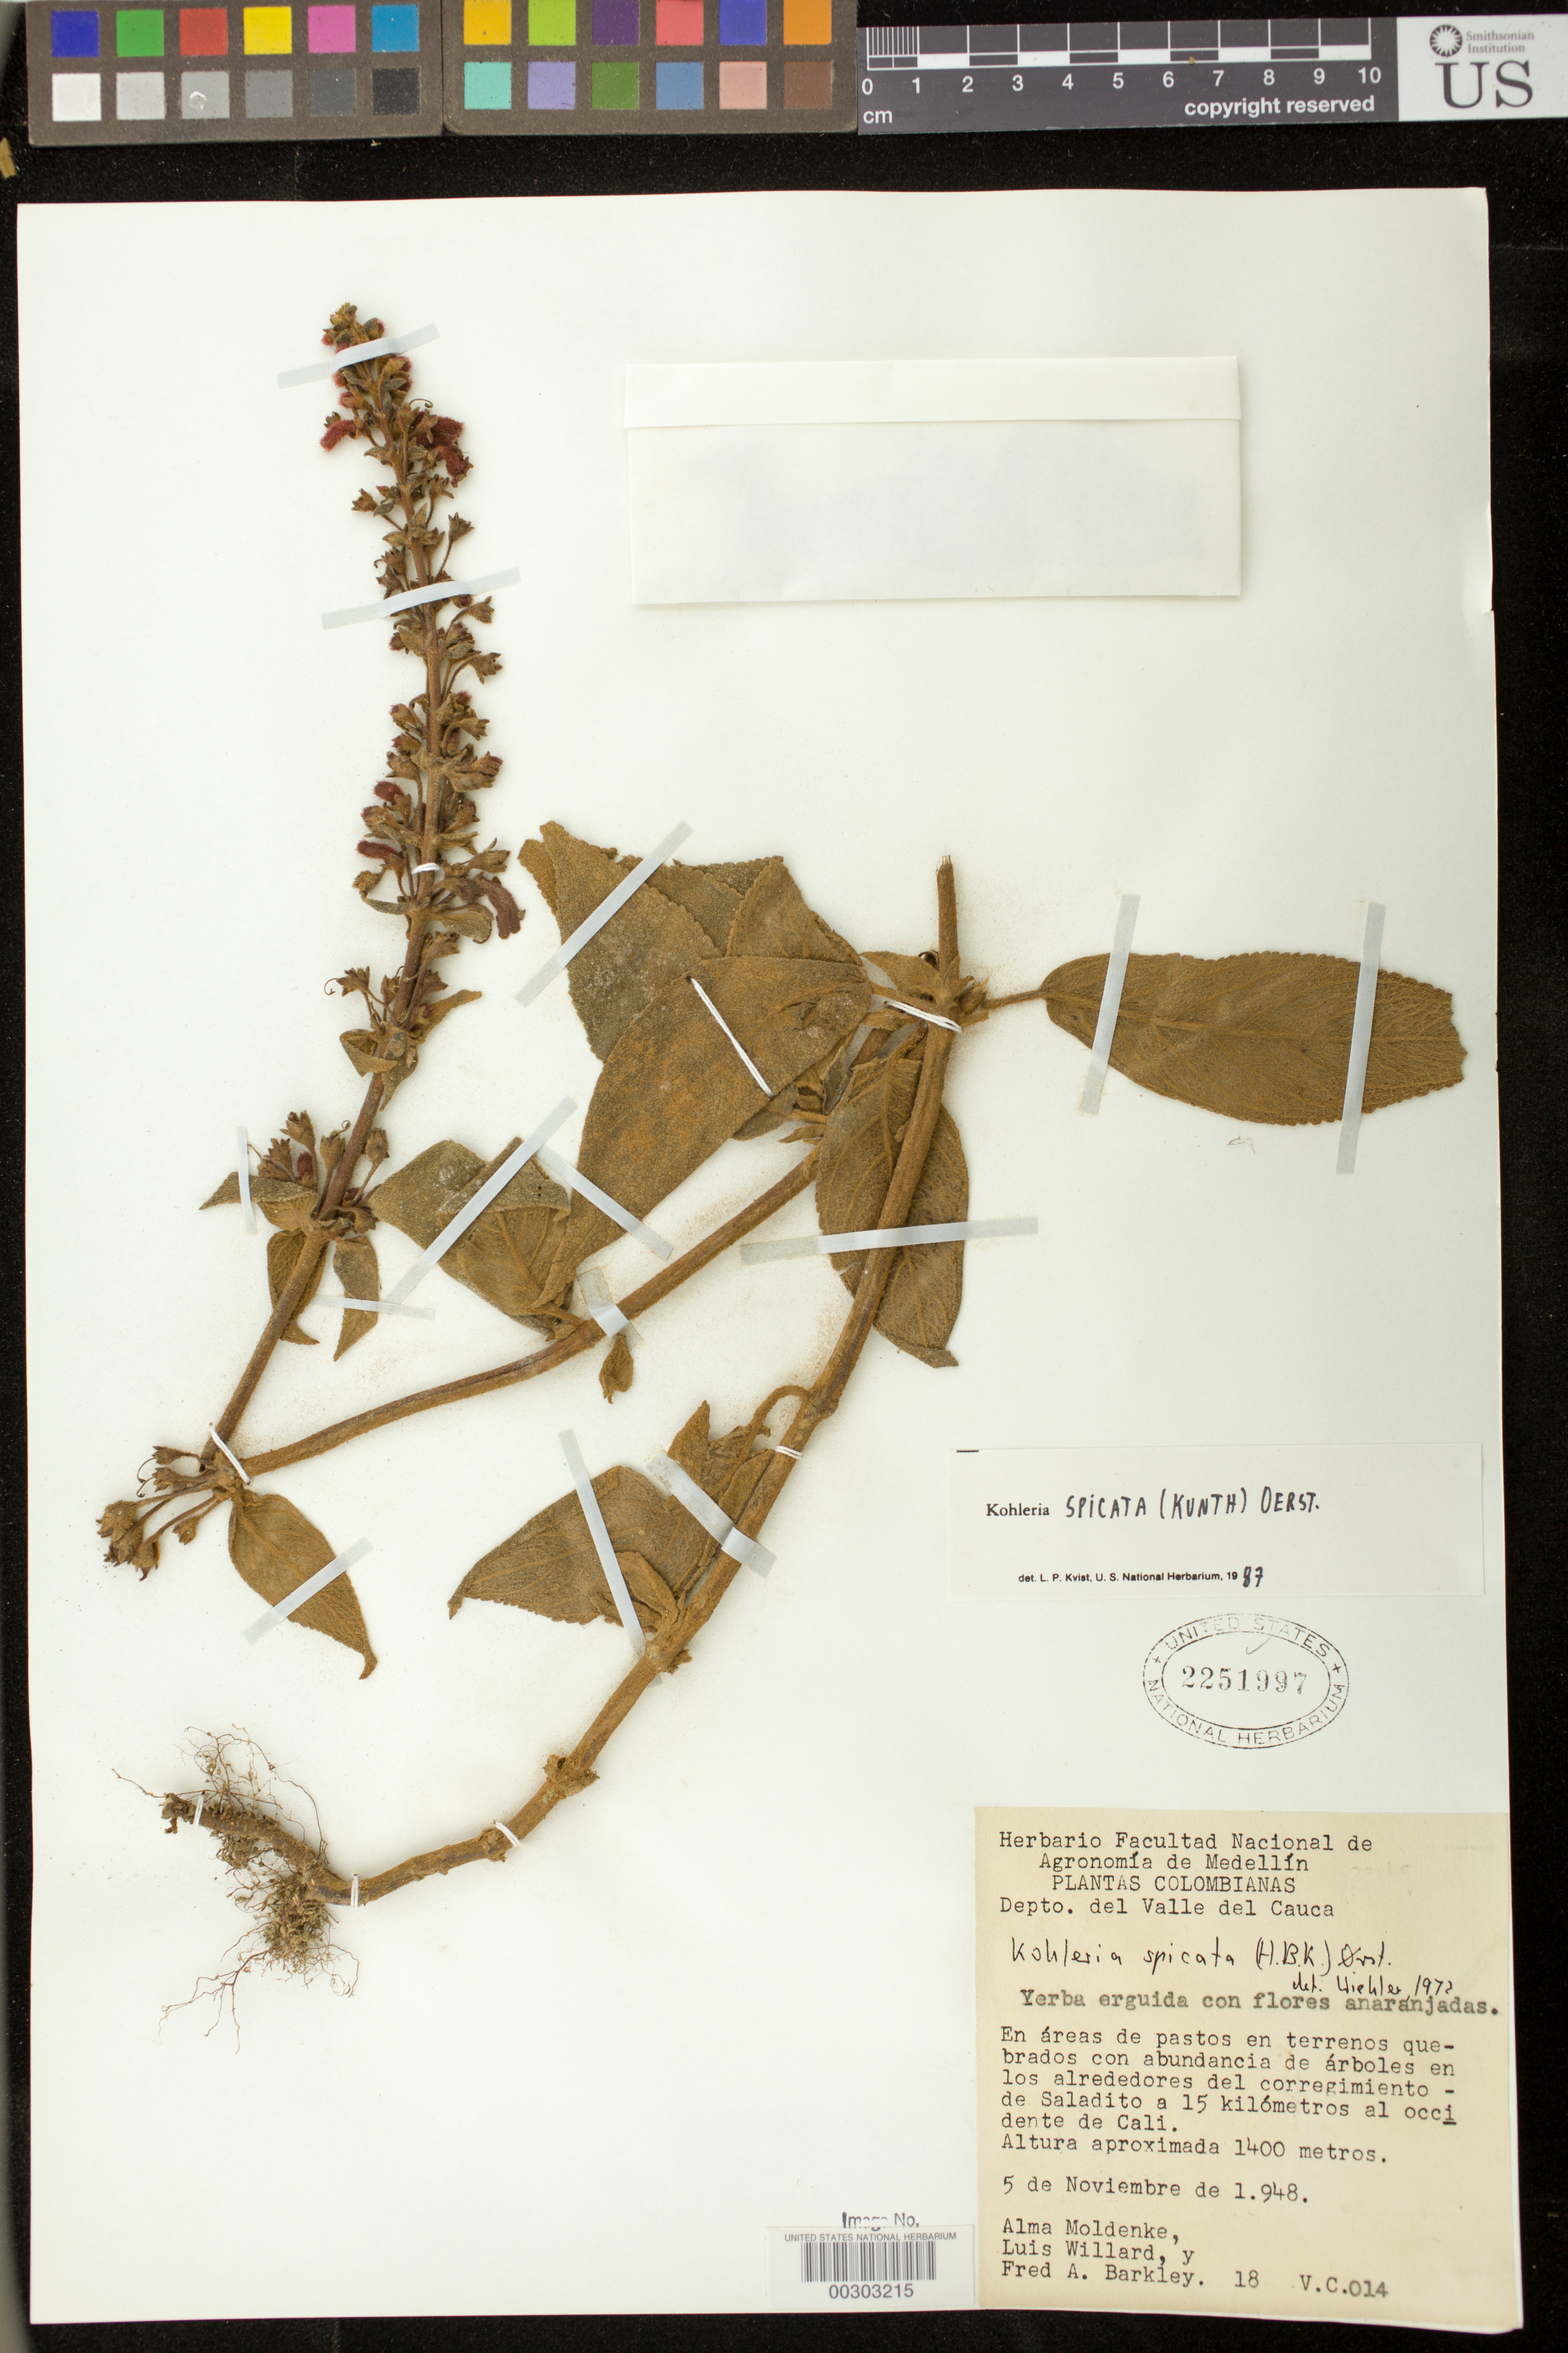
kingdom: Plantae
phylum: Tracheophyta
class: Magnoliopsida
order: Lamiales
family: Gesneriaceae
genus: Kohleria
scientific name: Kohleria spicata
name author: (Kunth) Oerst.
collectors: A. L. Moldenke, L. Willard & F. A. Barkley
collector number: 18 VC014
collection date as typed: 05 Nov 1948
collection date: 1948-11-05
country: Colombia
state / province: Valle del Cauca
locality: The environs of corregimiento - de Saladito to 15 km W of Cali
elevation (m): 1400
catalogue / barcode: US 2251997